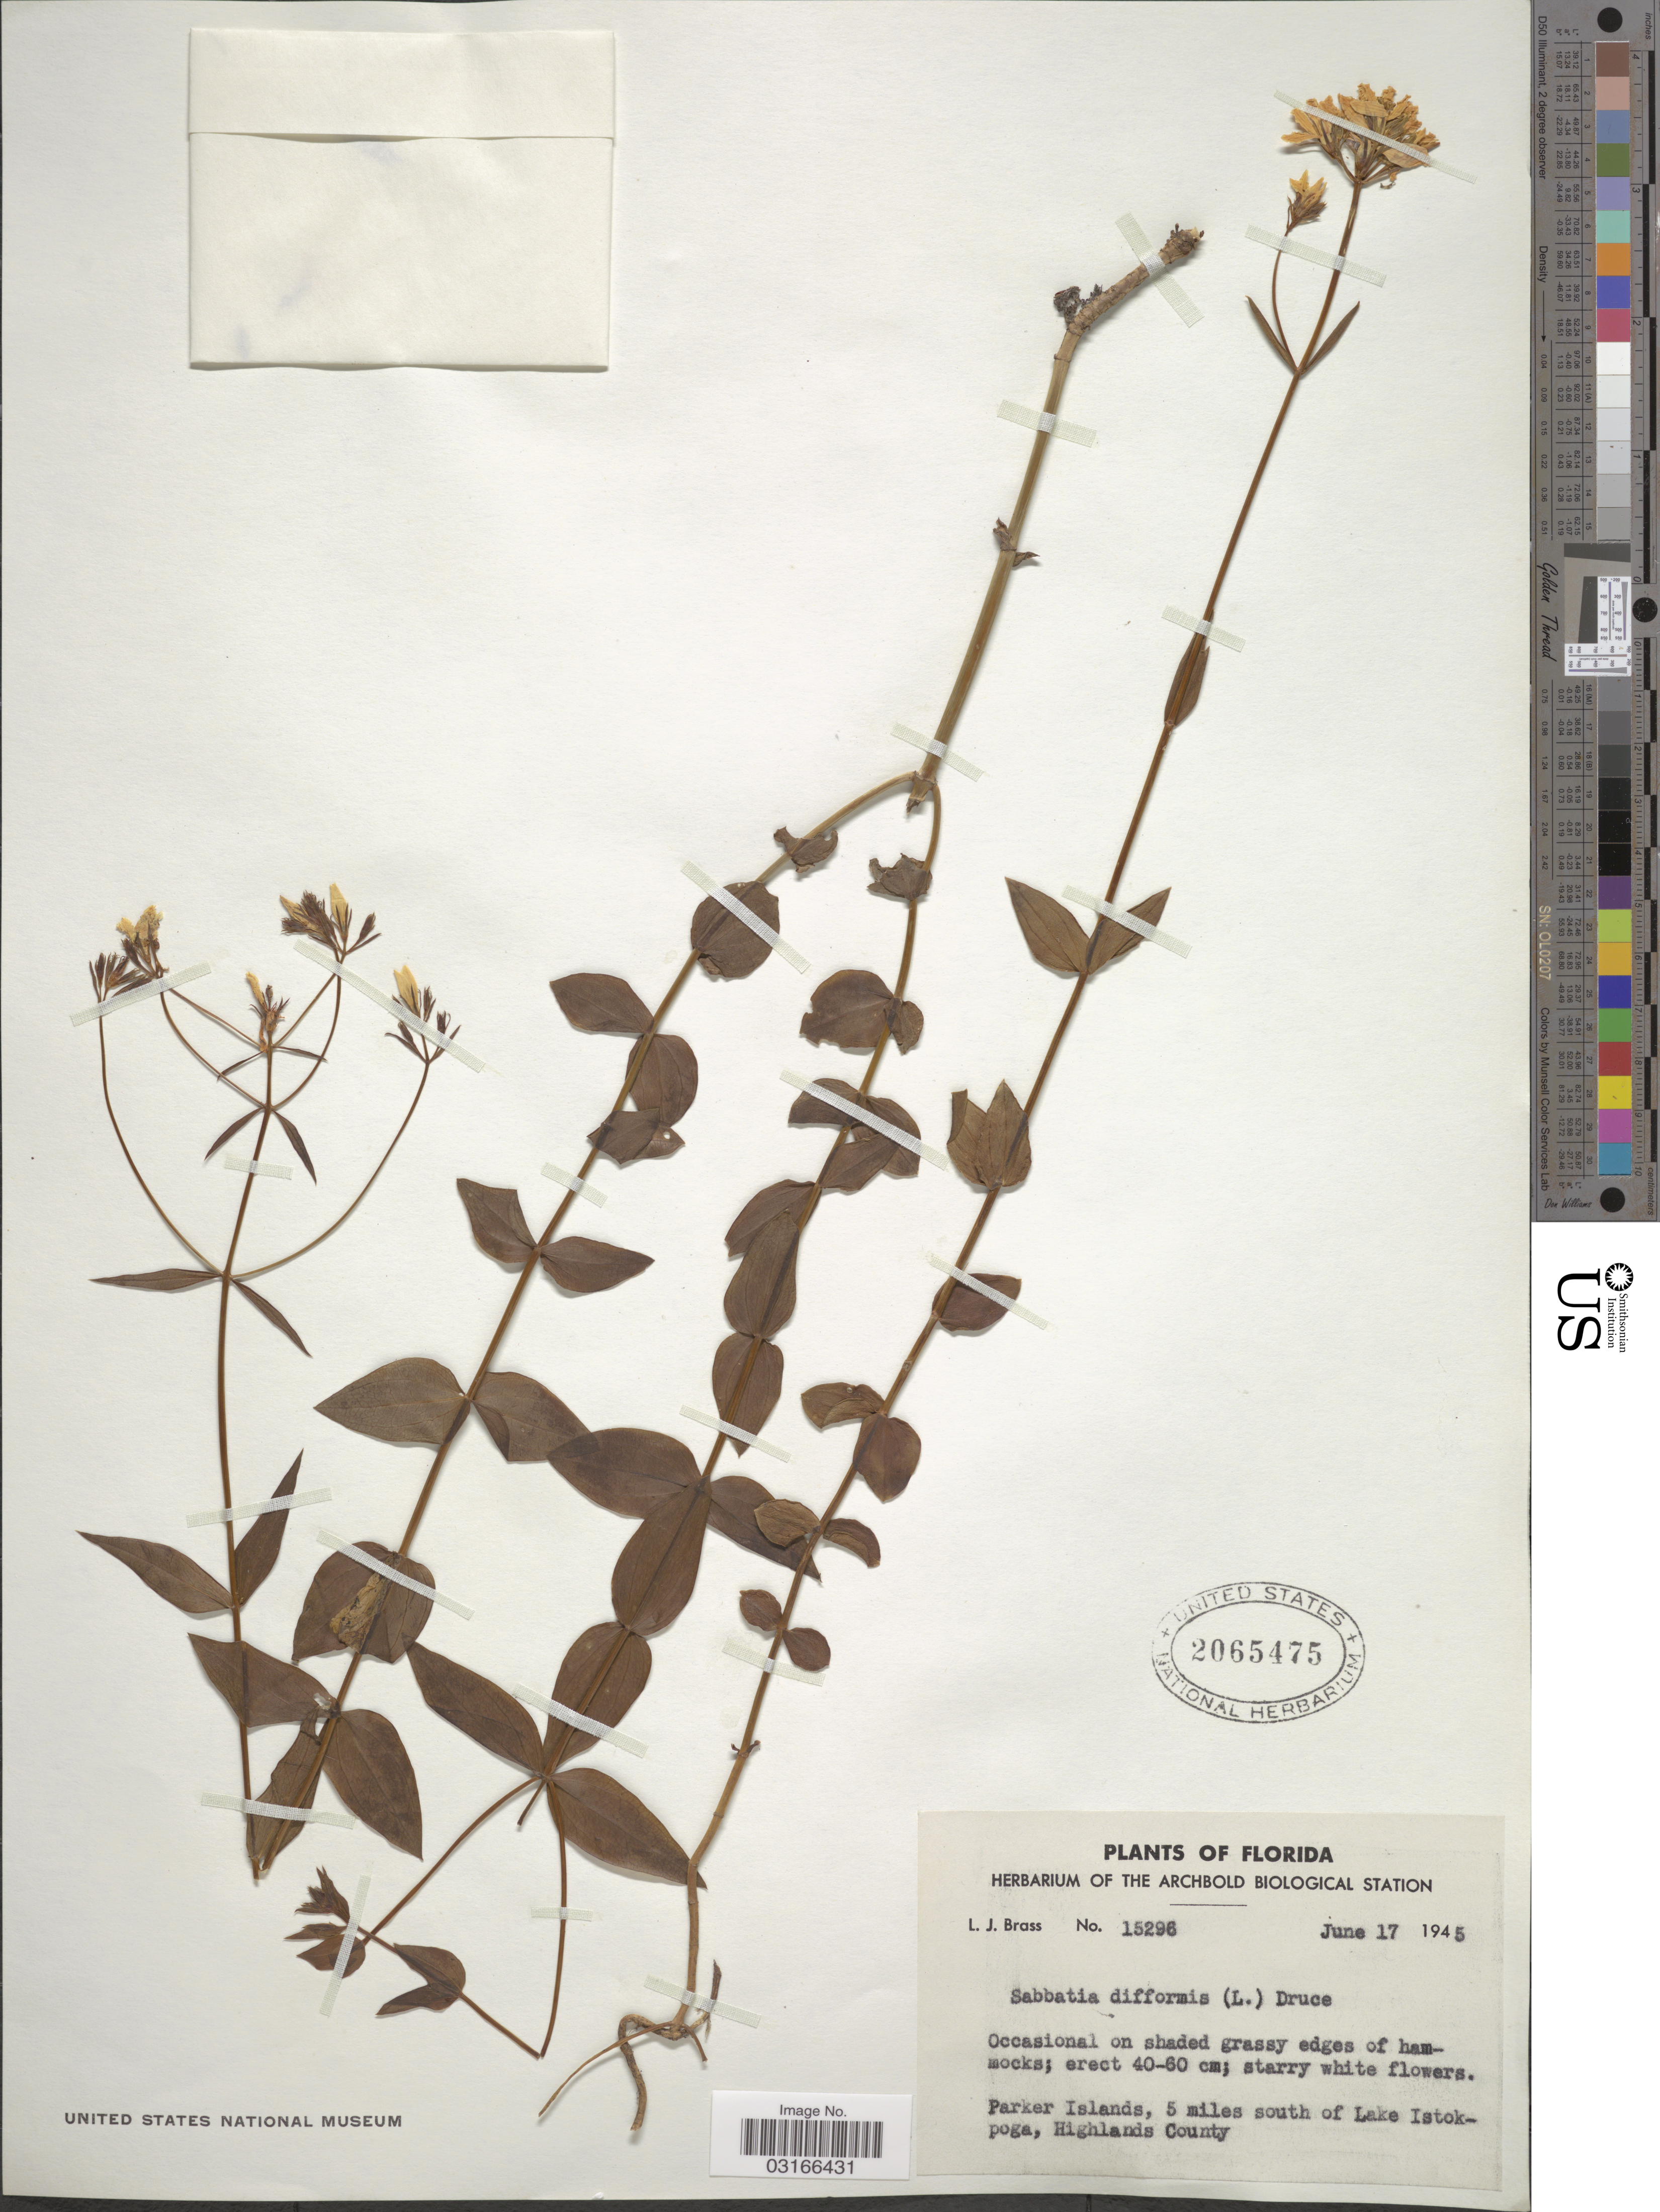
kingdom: Plantae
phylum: Tracheophyta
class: Magnoliopsida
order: Gentianales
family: Gentianaceae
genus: Sabatia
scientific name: Sabatia difformis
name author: (L.) Druce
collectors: L. J. Brass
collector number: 15296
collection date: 1945-06-17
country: United States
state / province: Florida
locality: Parker Islands, 5 miles south of Lake Istokpoga, Highlands County.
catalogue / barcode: US 2065475